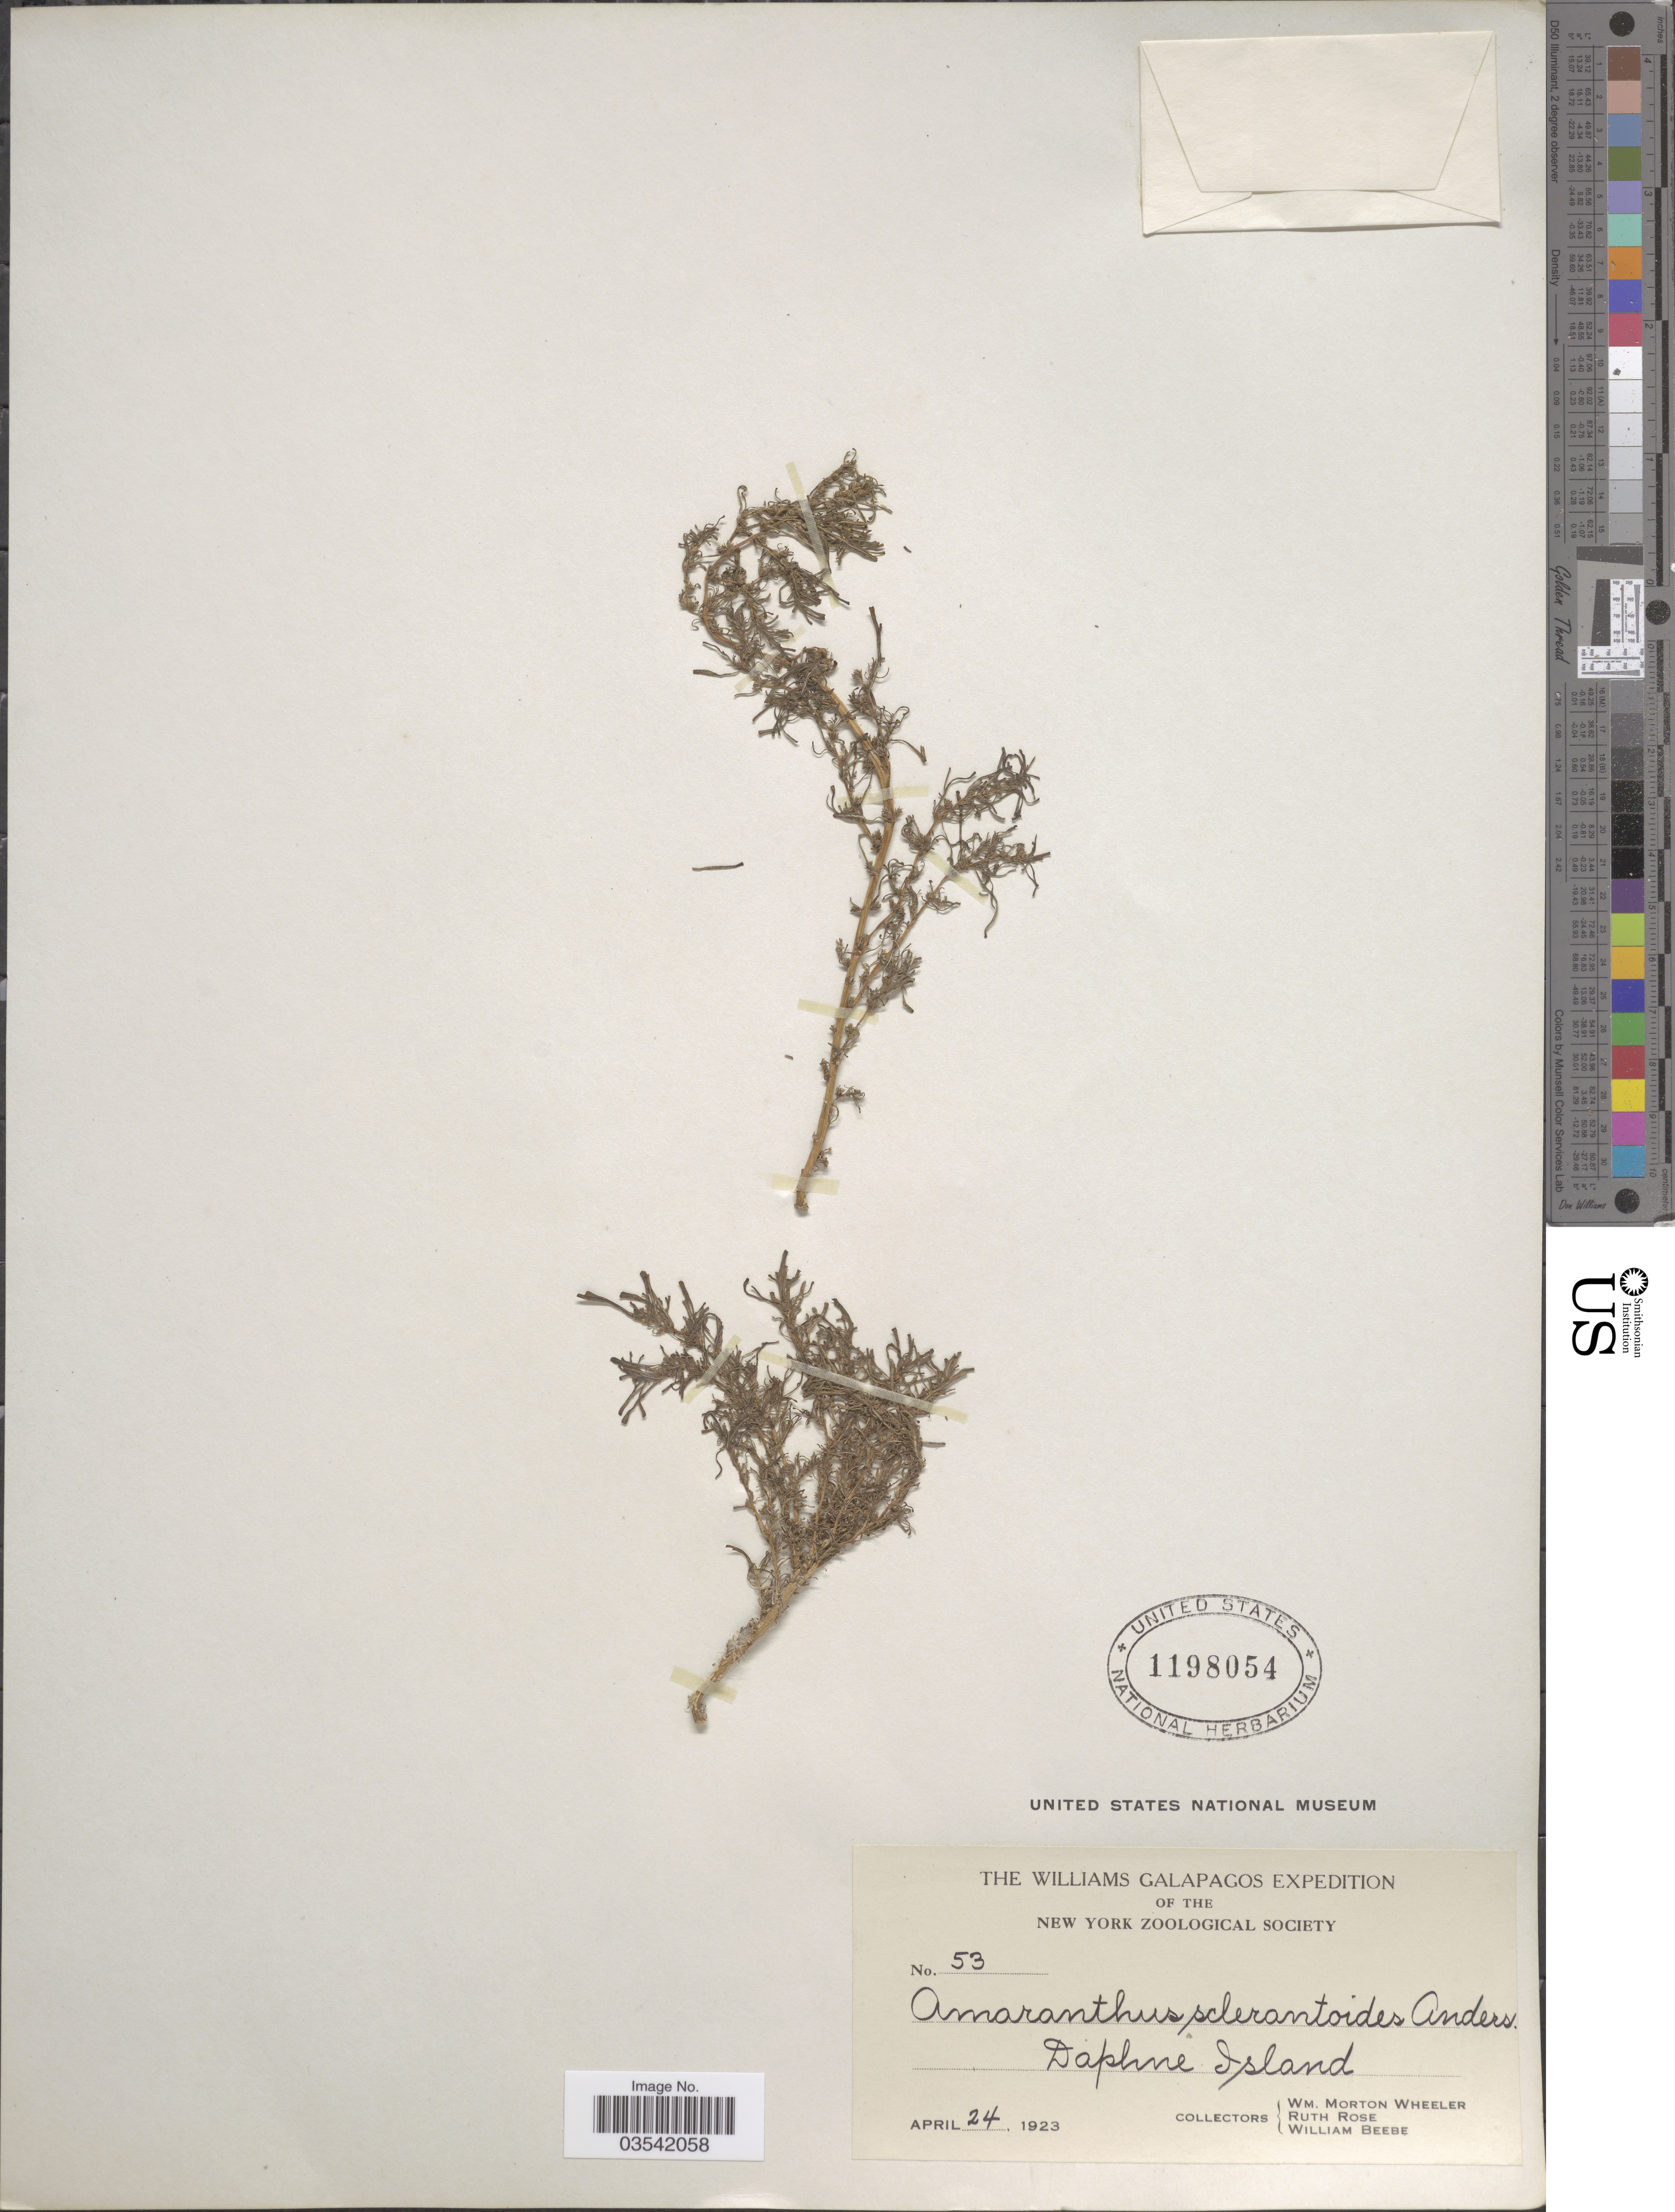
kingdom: Plantae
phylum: Tracheophyta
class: Magnoliopsida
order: Caryophyllales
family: Amaranthaceae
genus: Amaranthus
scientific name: Amaranthus sclerantoides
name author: (Andersson) Andersson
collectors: W. Wheeler, R. Rose & W. Beebe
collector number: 53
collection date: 1923-04-24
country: Ecuador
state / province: Colón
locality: Galapagos. Daphne Island.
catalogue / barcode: US 1198054